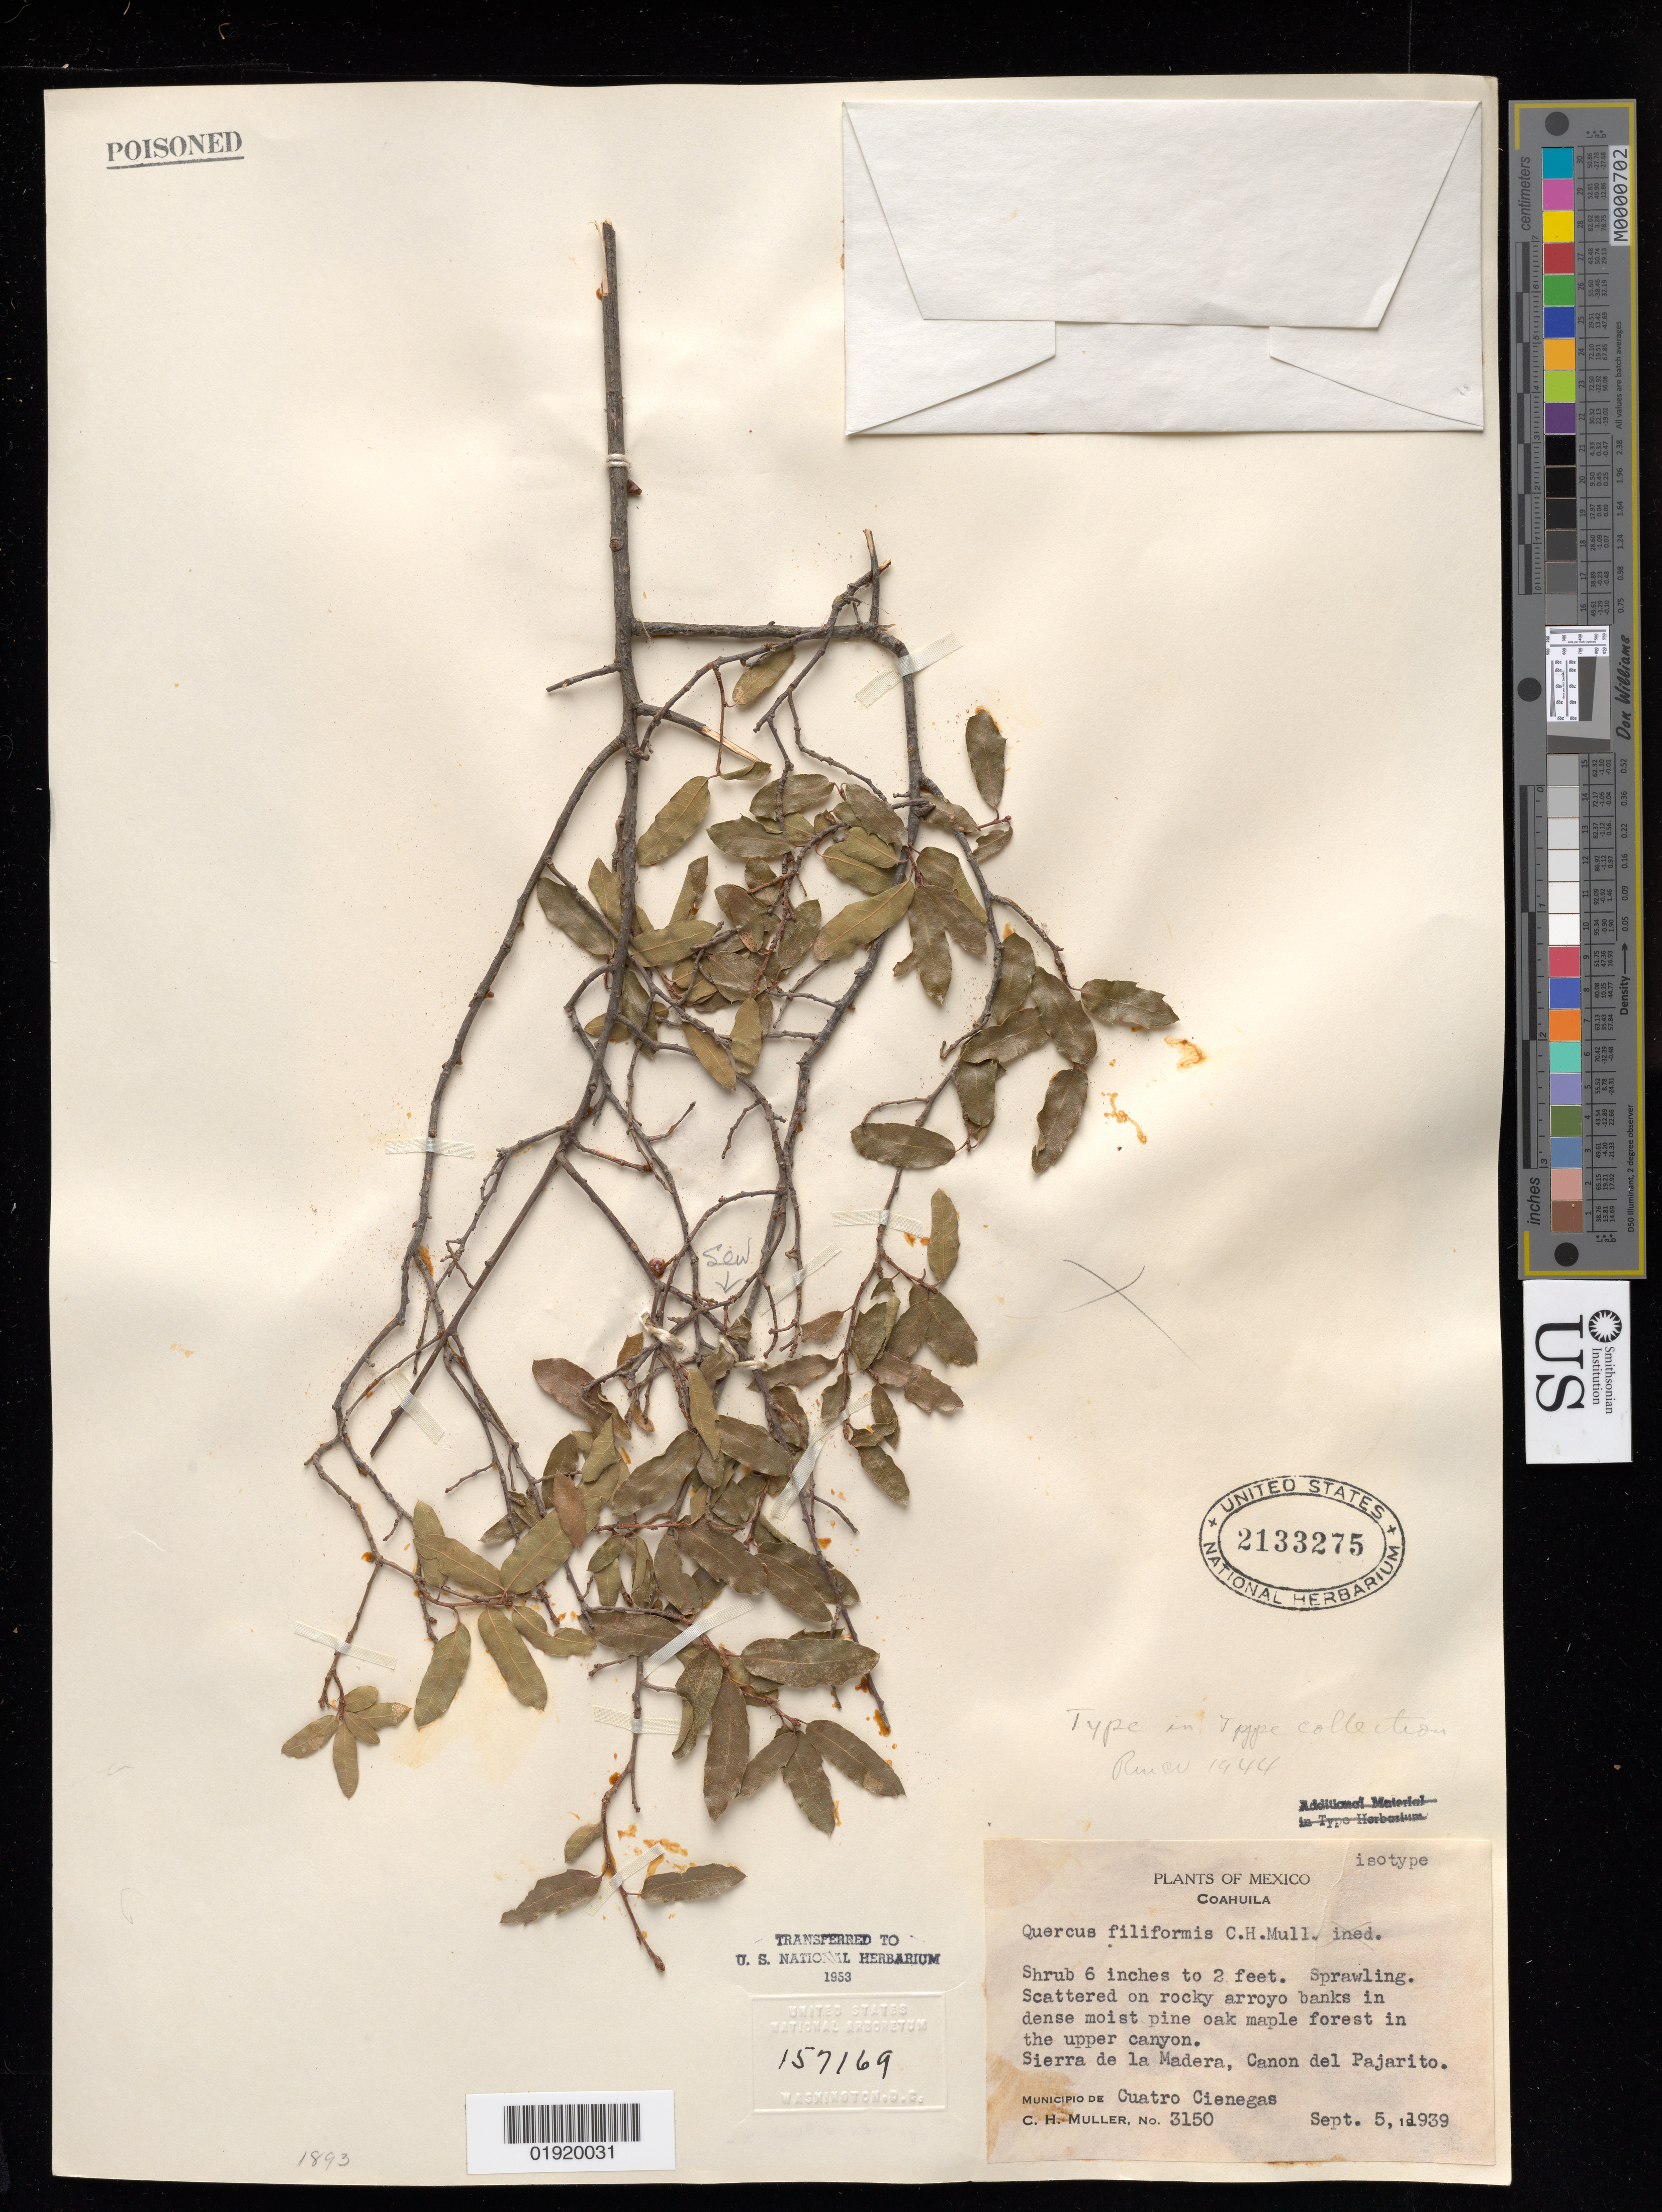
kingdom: Plantae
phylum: Tracheophyta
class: Magnoliopsida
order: Fagales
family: Fagaceae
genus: Quercus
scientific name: Quercus filiformis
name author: C.H. Mull.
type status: Isotype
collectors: C. H. Muller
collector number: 3150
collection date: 1939-09-05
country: Mexico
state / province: Coahuila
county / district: Cuatro Cienegas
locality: Sierra de La Madera,Canon del Pajarito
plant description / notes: Specimen ex United States National Arboretum, transferred to U.S. National Herbarium 1953.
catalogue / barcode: US 2133275